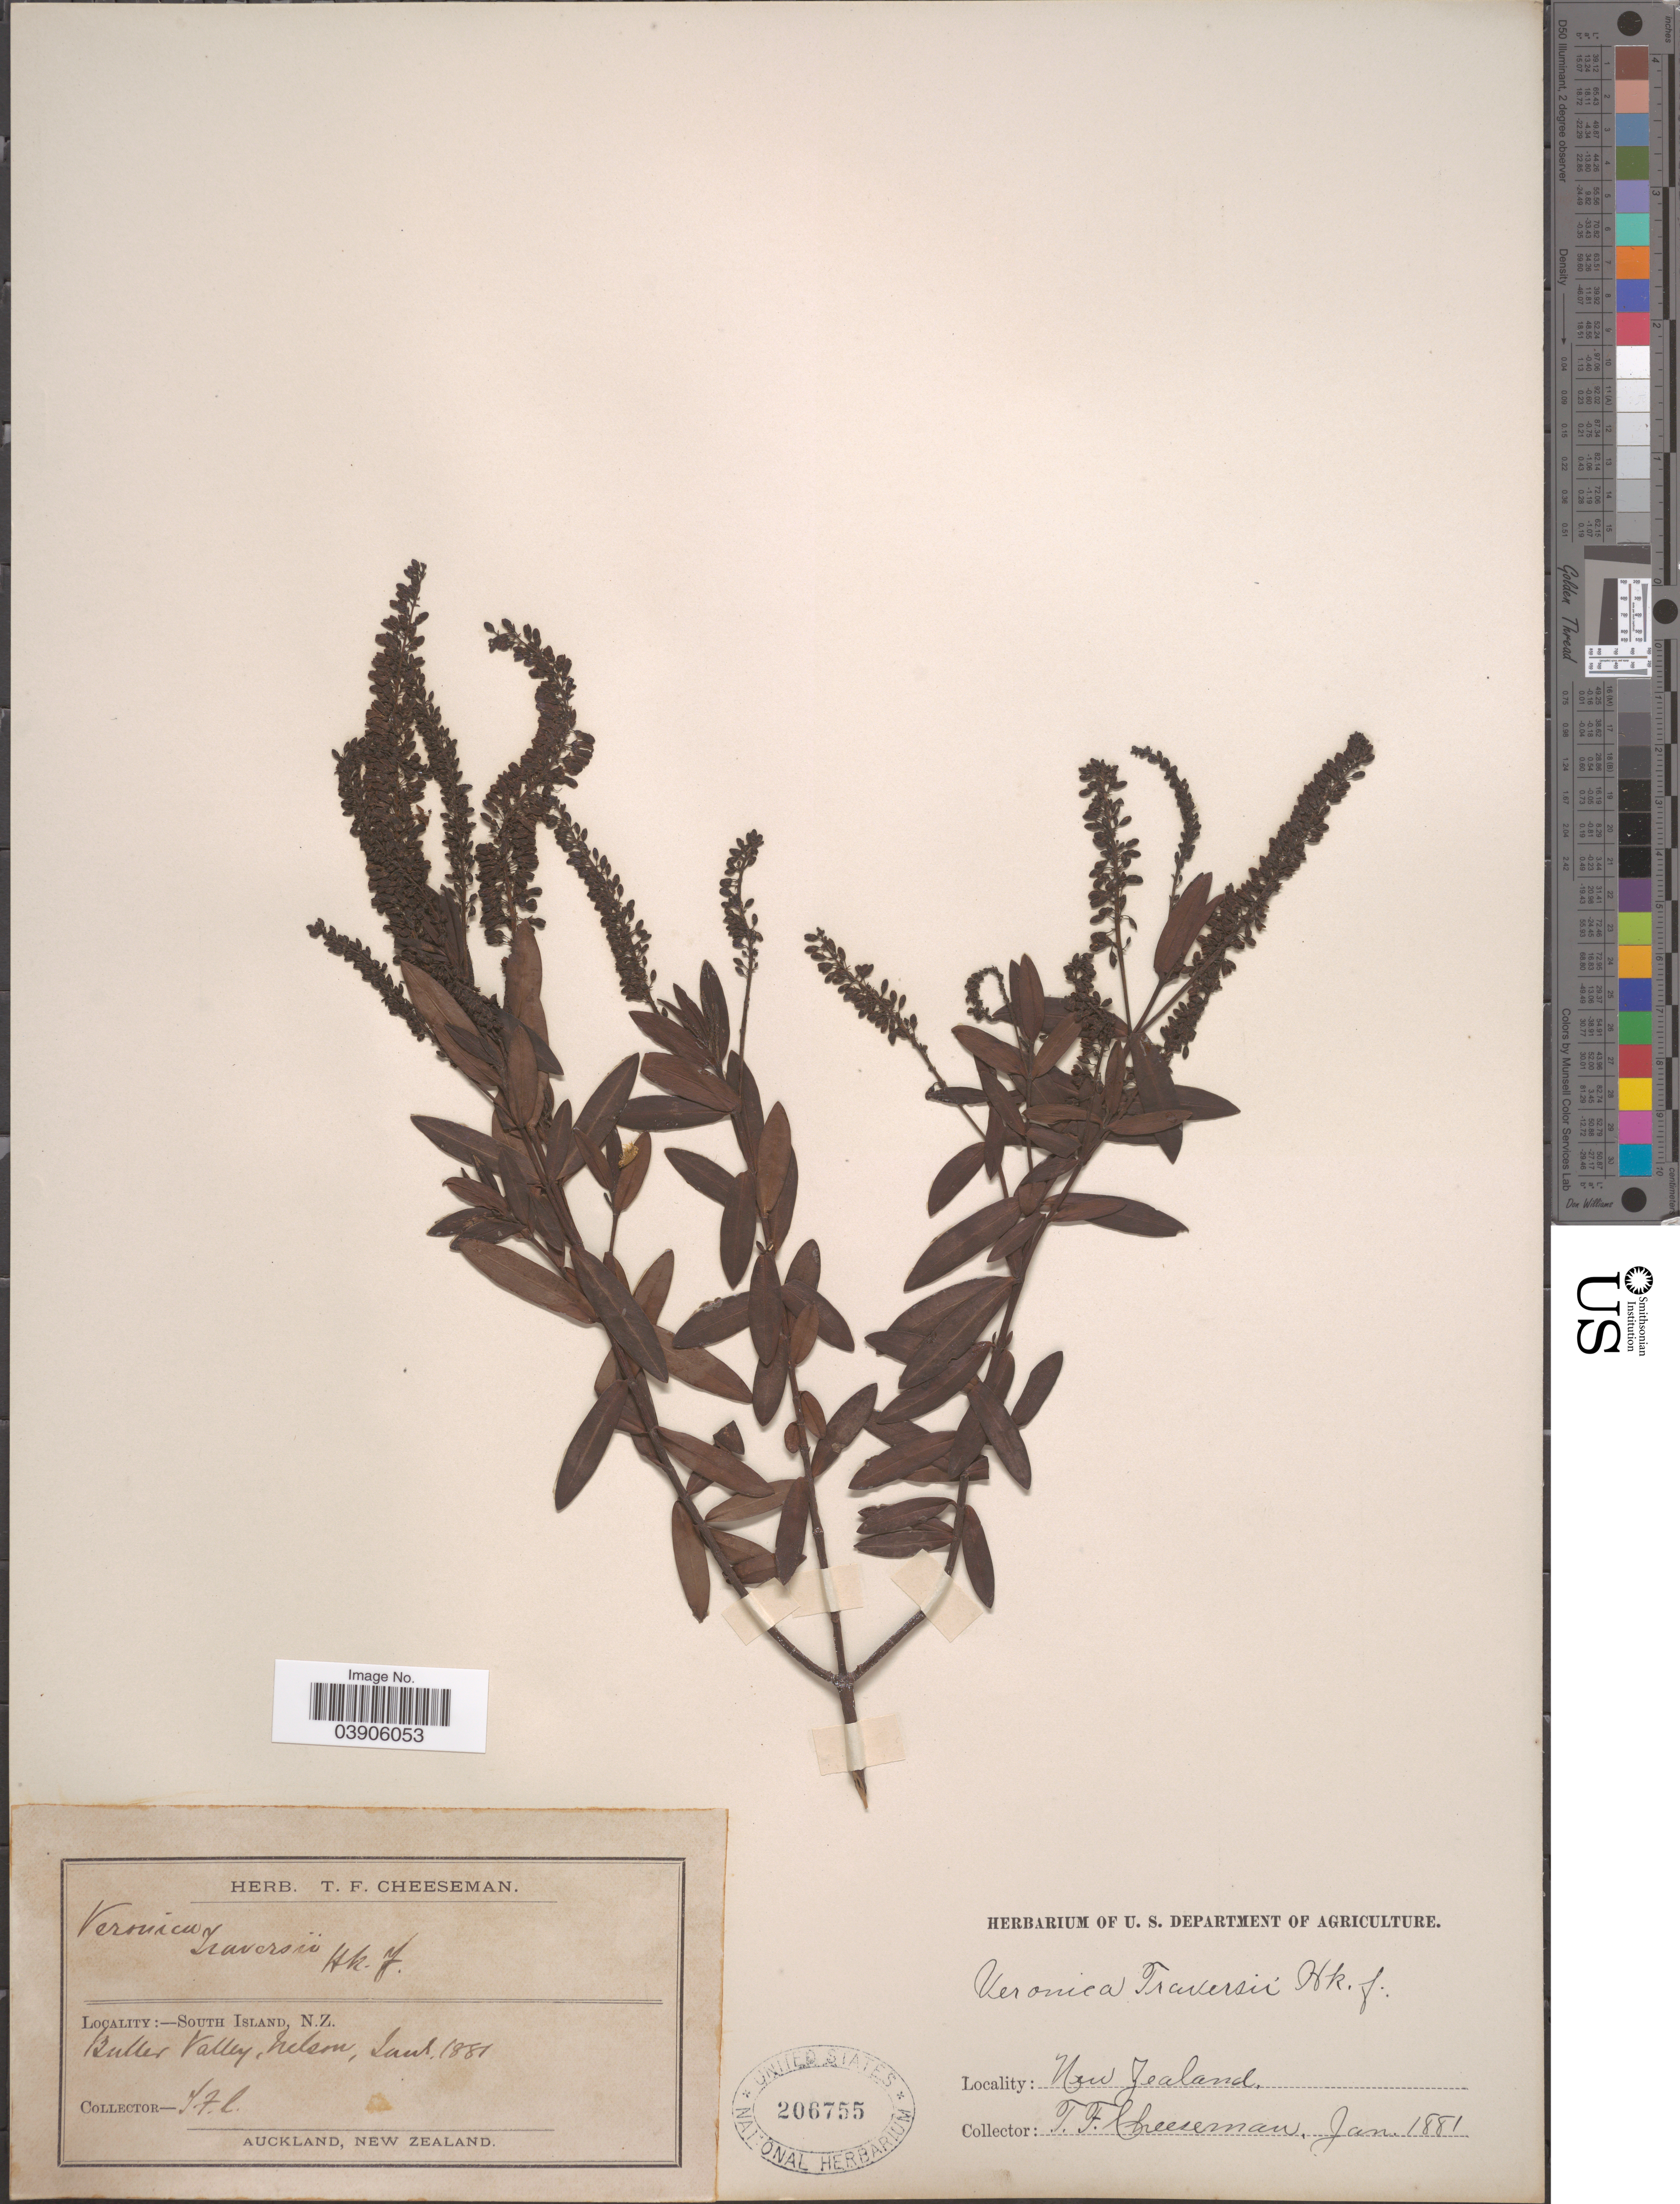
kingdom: Plantae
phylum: Tracheophyta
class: Magnoliopsida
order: Lamiales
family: Plantaginaceae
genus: Hebe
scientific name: Hebe traversii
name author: (Hook. f.) Allan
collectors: T. F. Cheeseman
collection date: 1881-01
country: New Zealand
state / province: Nelson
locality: South Island. Buller Valley.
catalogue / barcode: US 206755